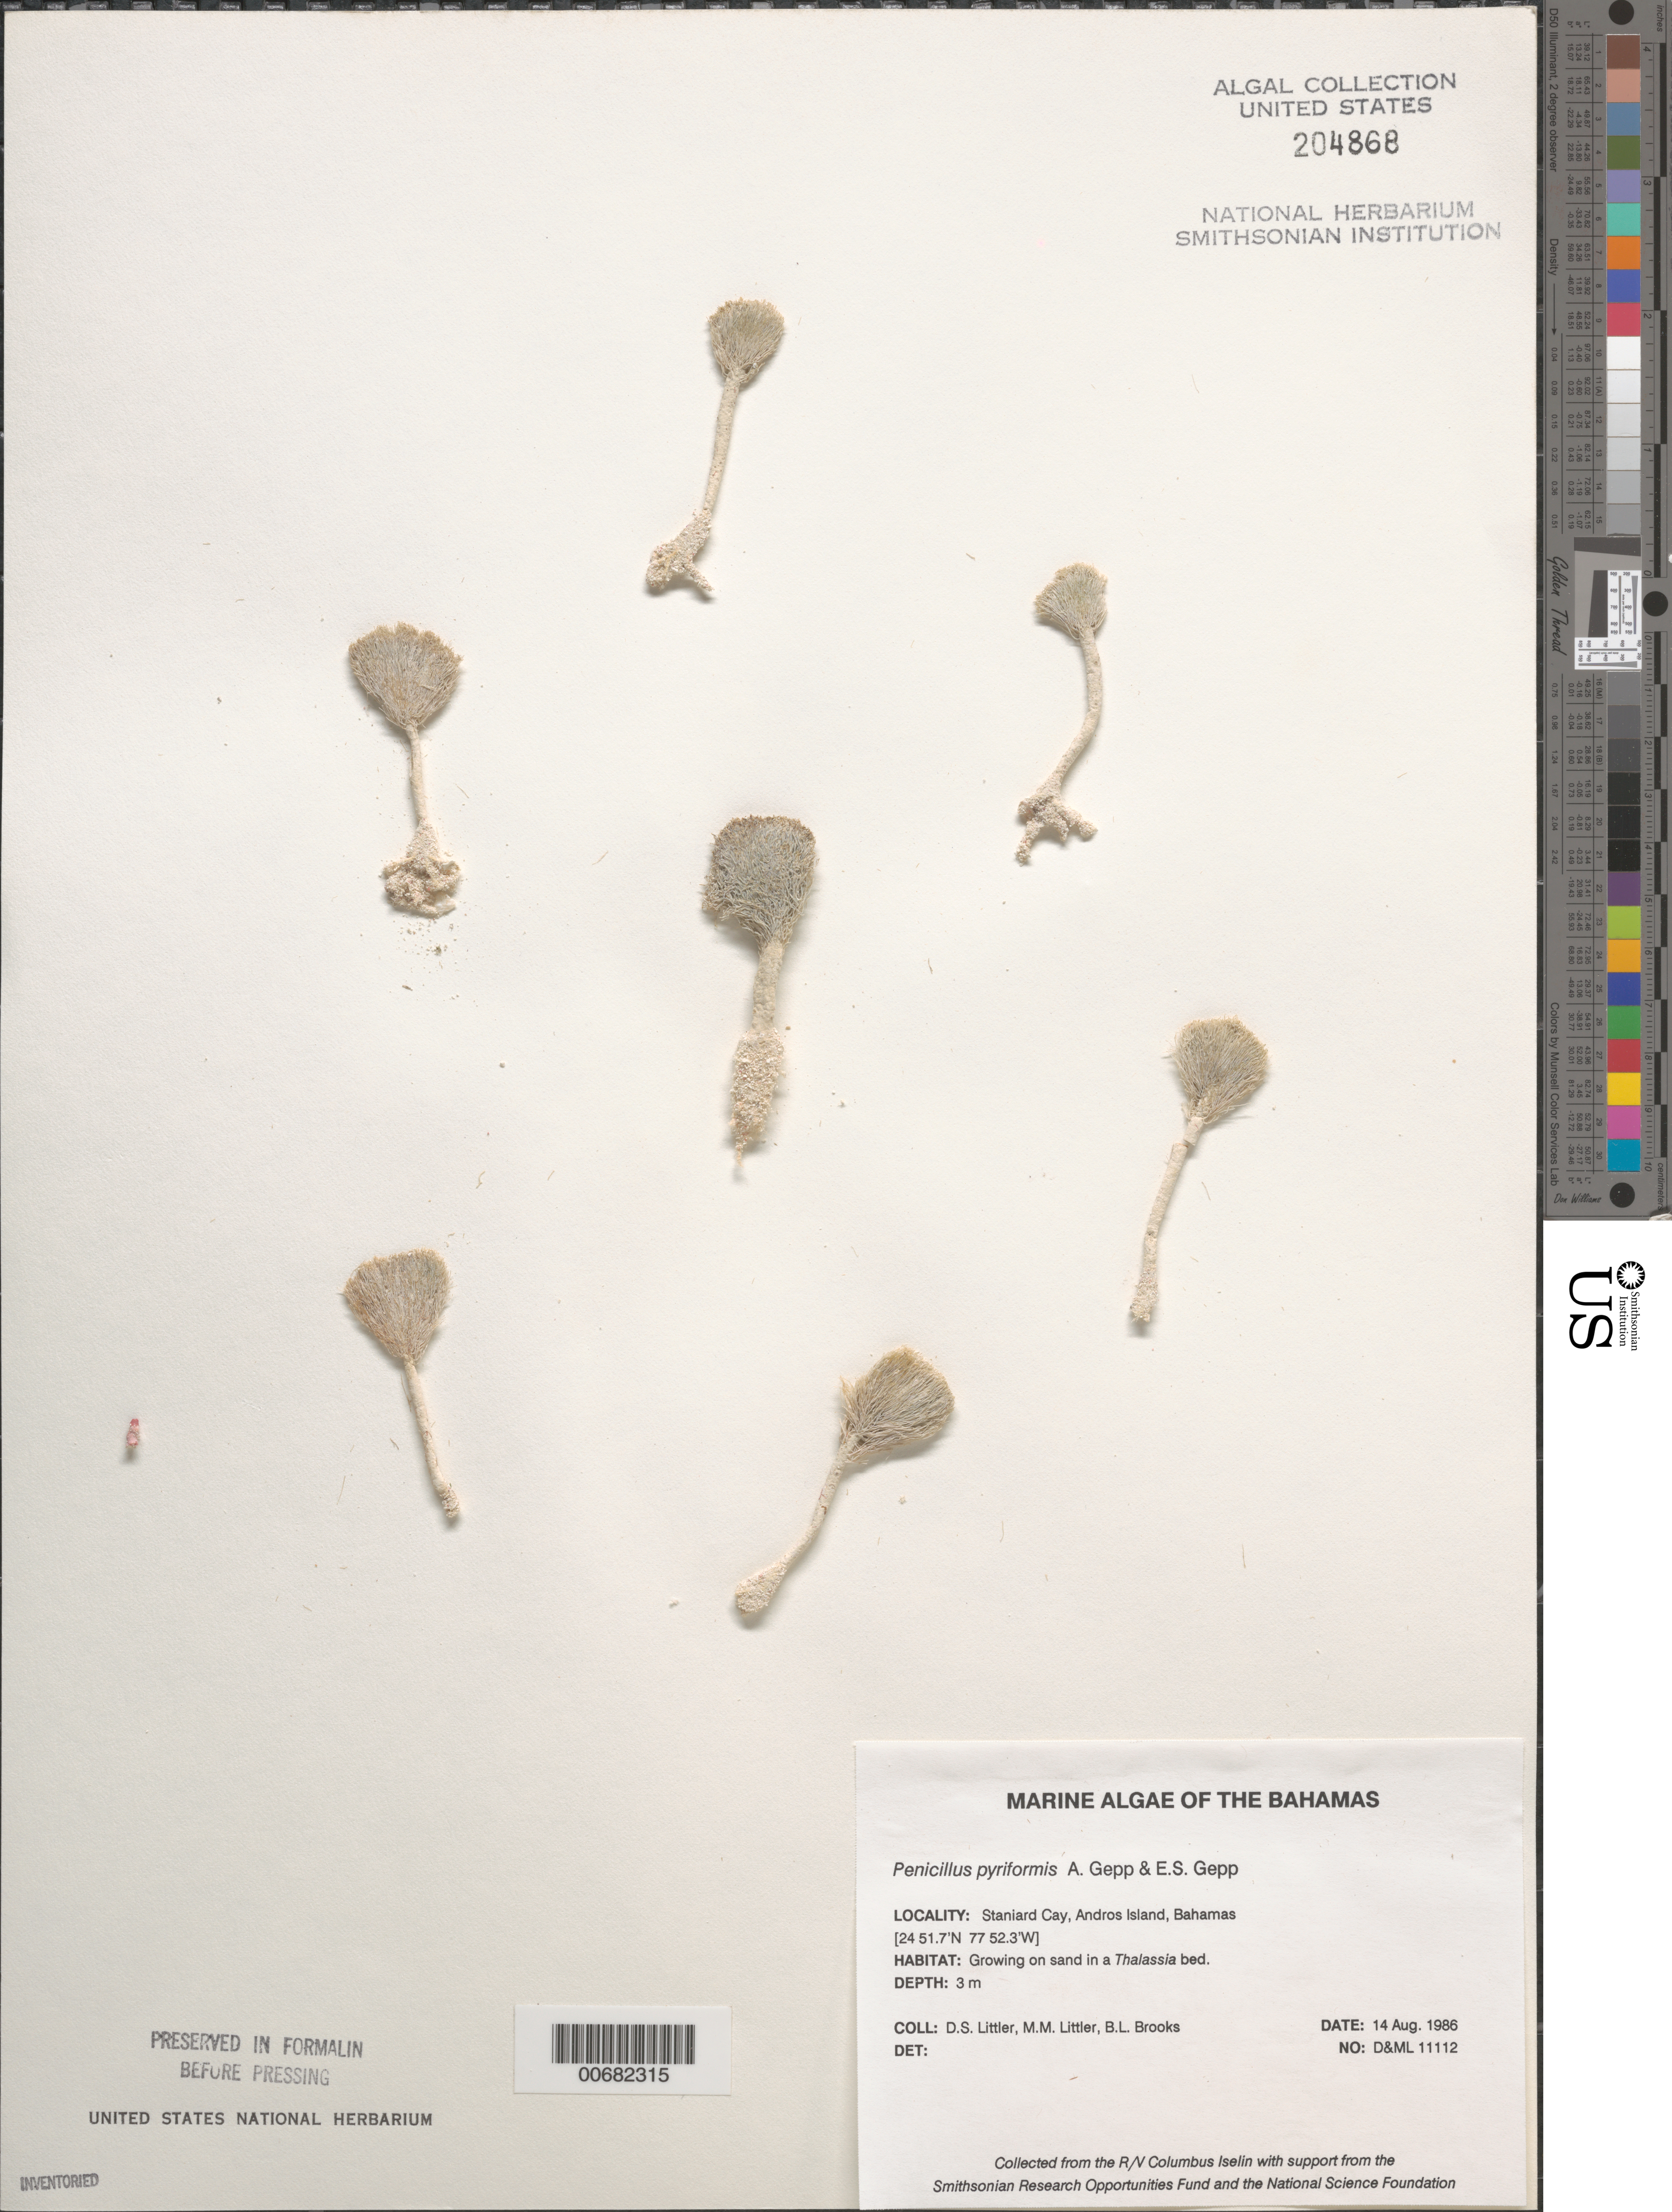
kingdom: Plantae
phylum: Chlorophyta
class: Ulvophyceae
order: Bryopsidales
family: Udoteaceae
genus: Penicillus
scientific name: Penicillus pyriformis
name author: A. Gepp & E. Gepp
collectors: D. S. Littler, M. M. Littler & B. Brooks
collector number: D&ML 11112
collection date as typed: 14 Aug 1986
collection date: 1986-08-14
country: Bahamas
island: Staniard Cay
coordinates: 24 51.7' N, 77 52.3' W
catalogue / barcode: US 204868